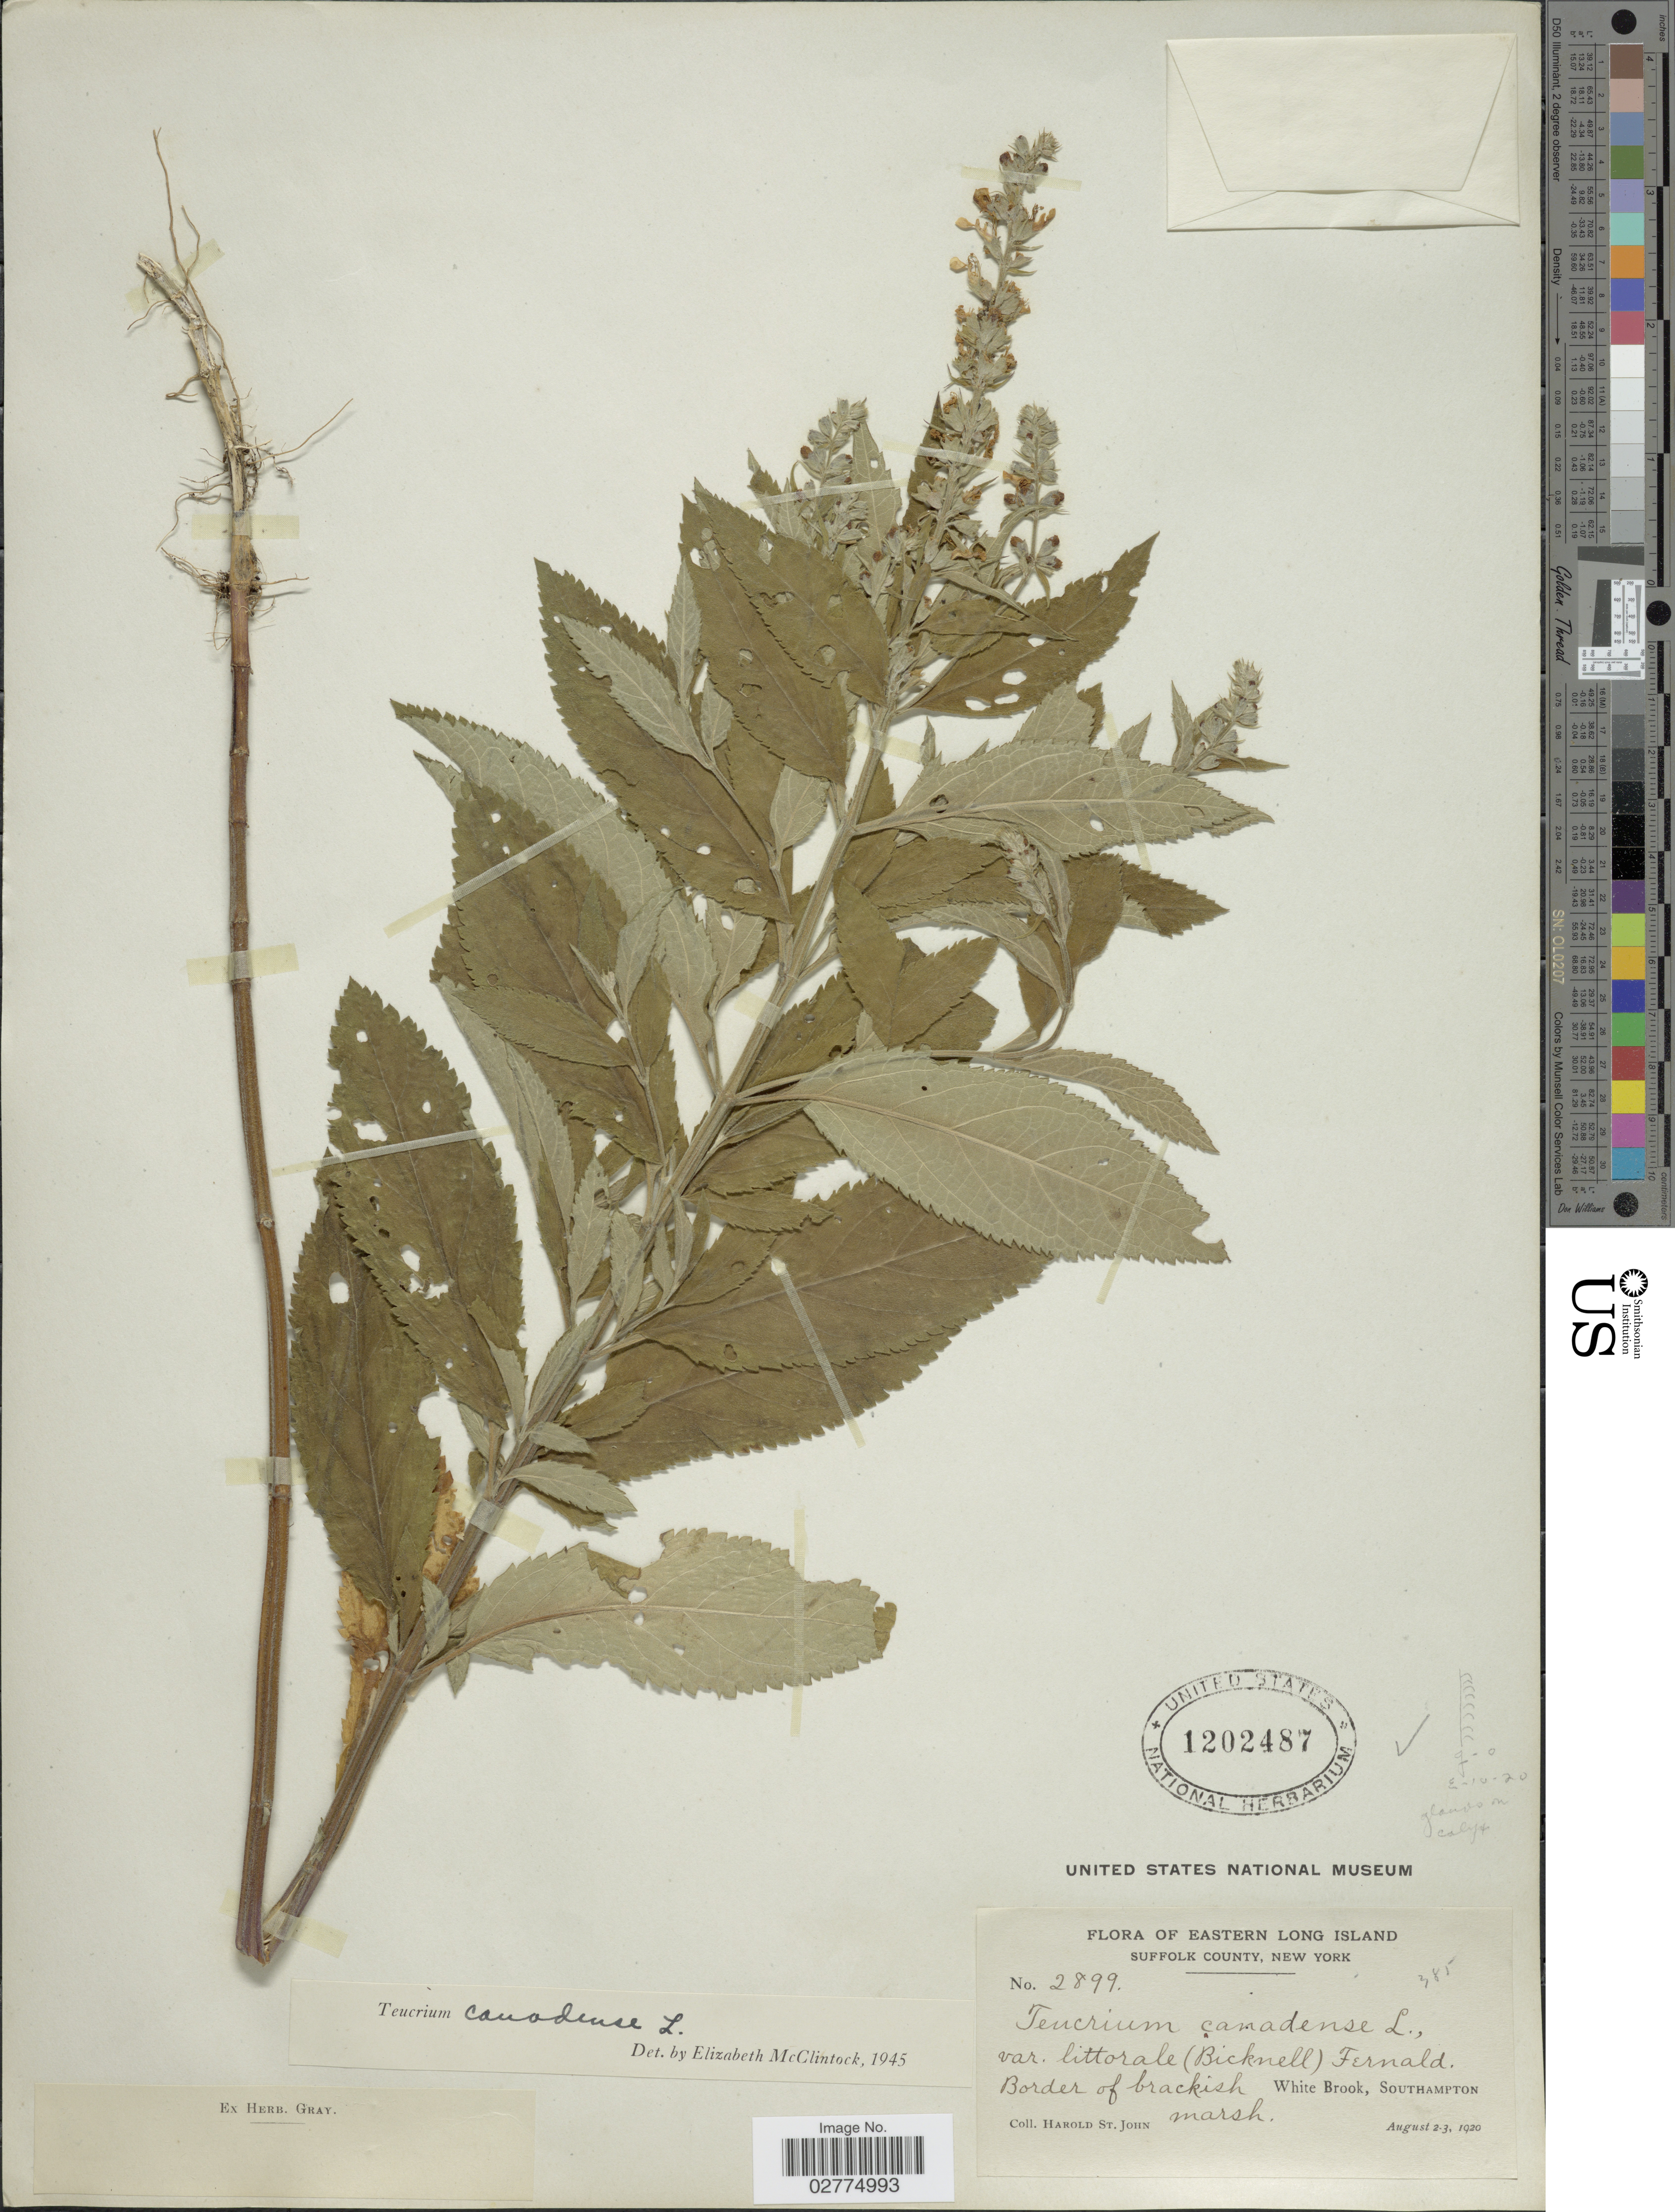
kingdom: Plantae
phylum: Tracheophyta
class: Magnoliopsida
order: Lamiales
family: Lamiaceae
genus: Teucrium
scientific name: Teucrium canadense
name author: L.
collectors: H. St. John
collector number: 2899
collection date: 1920-08-02/1920-08-03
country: United States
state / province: New York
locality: Eastern Long Island. Suffolk County. Border of brackish, White Brook, Southampton marsh.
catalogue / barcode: US 1202487